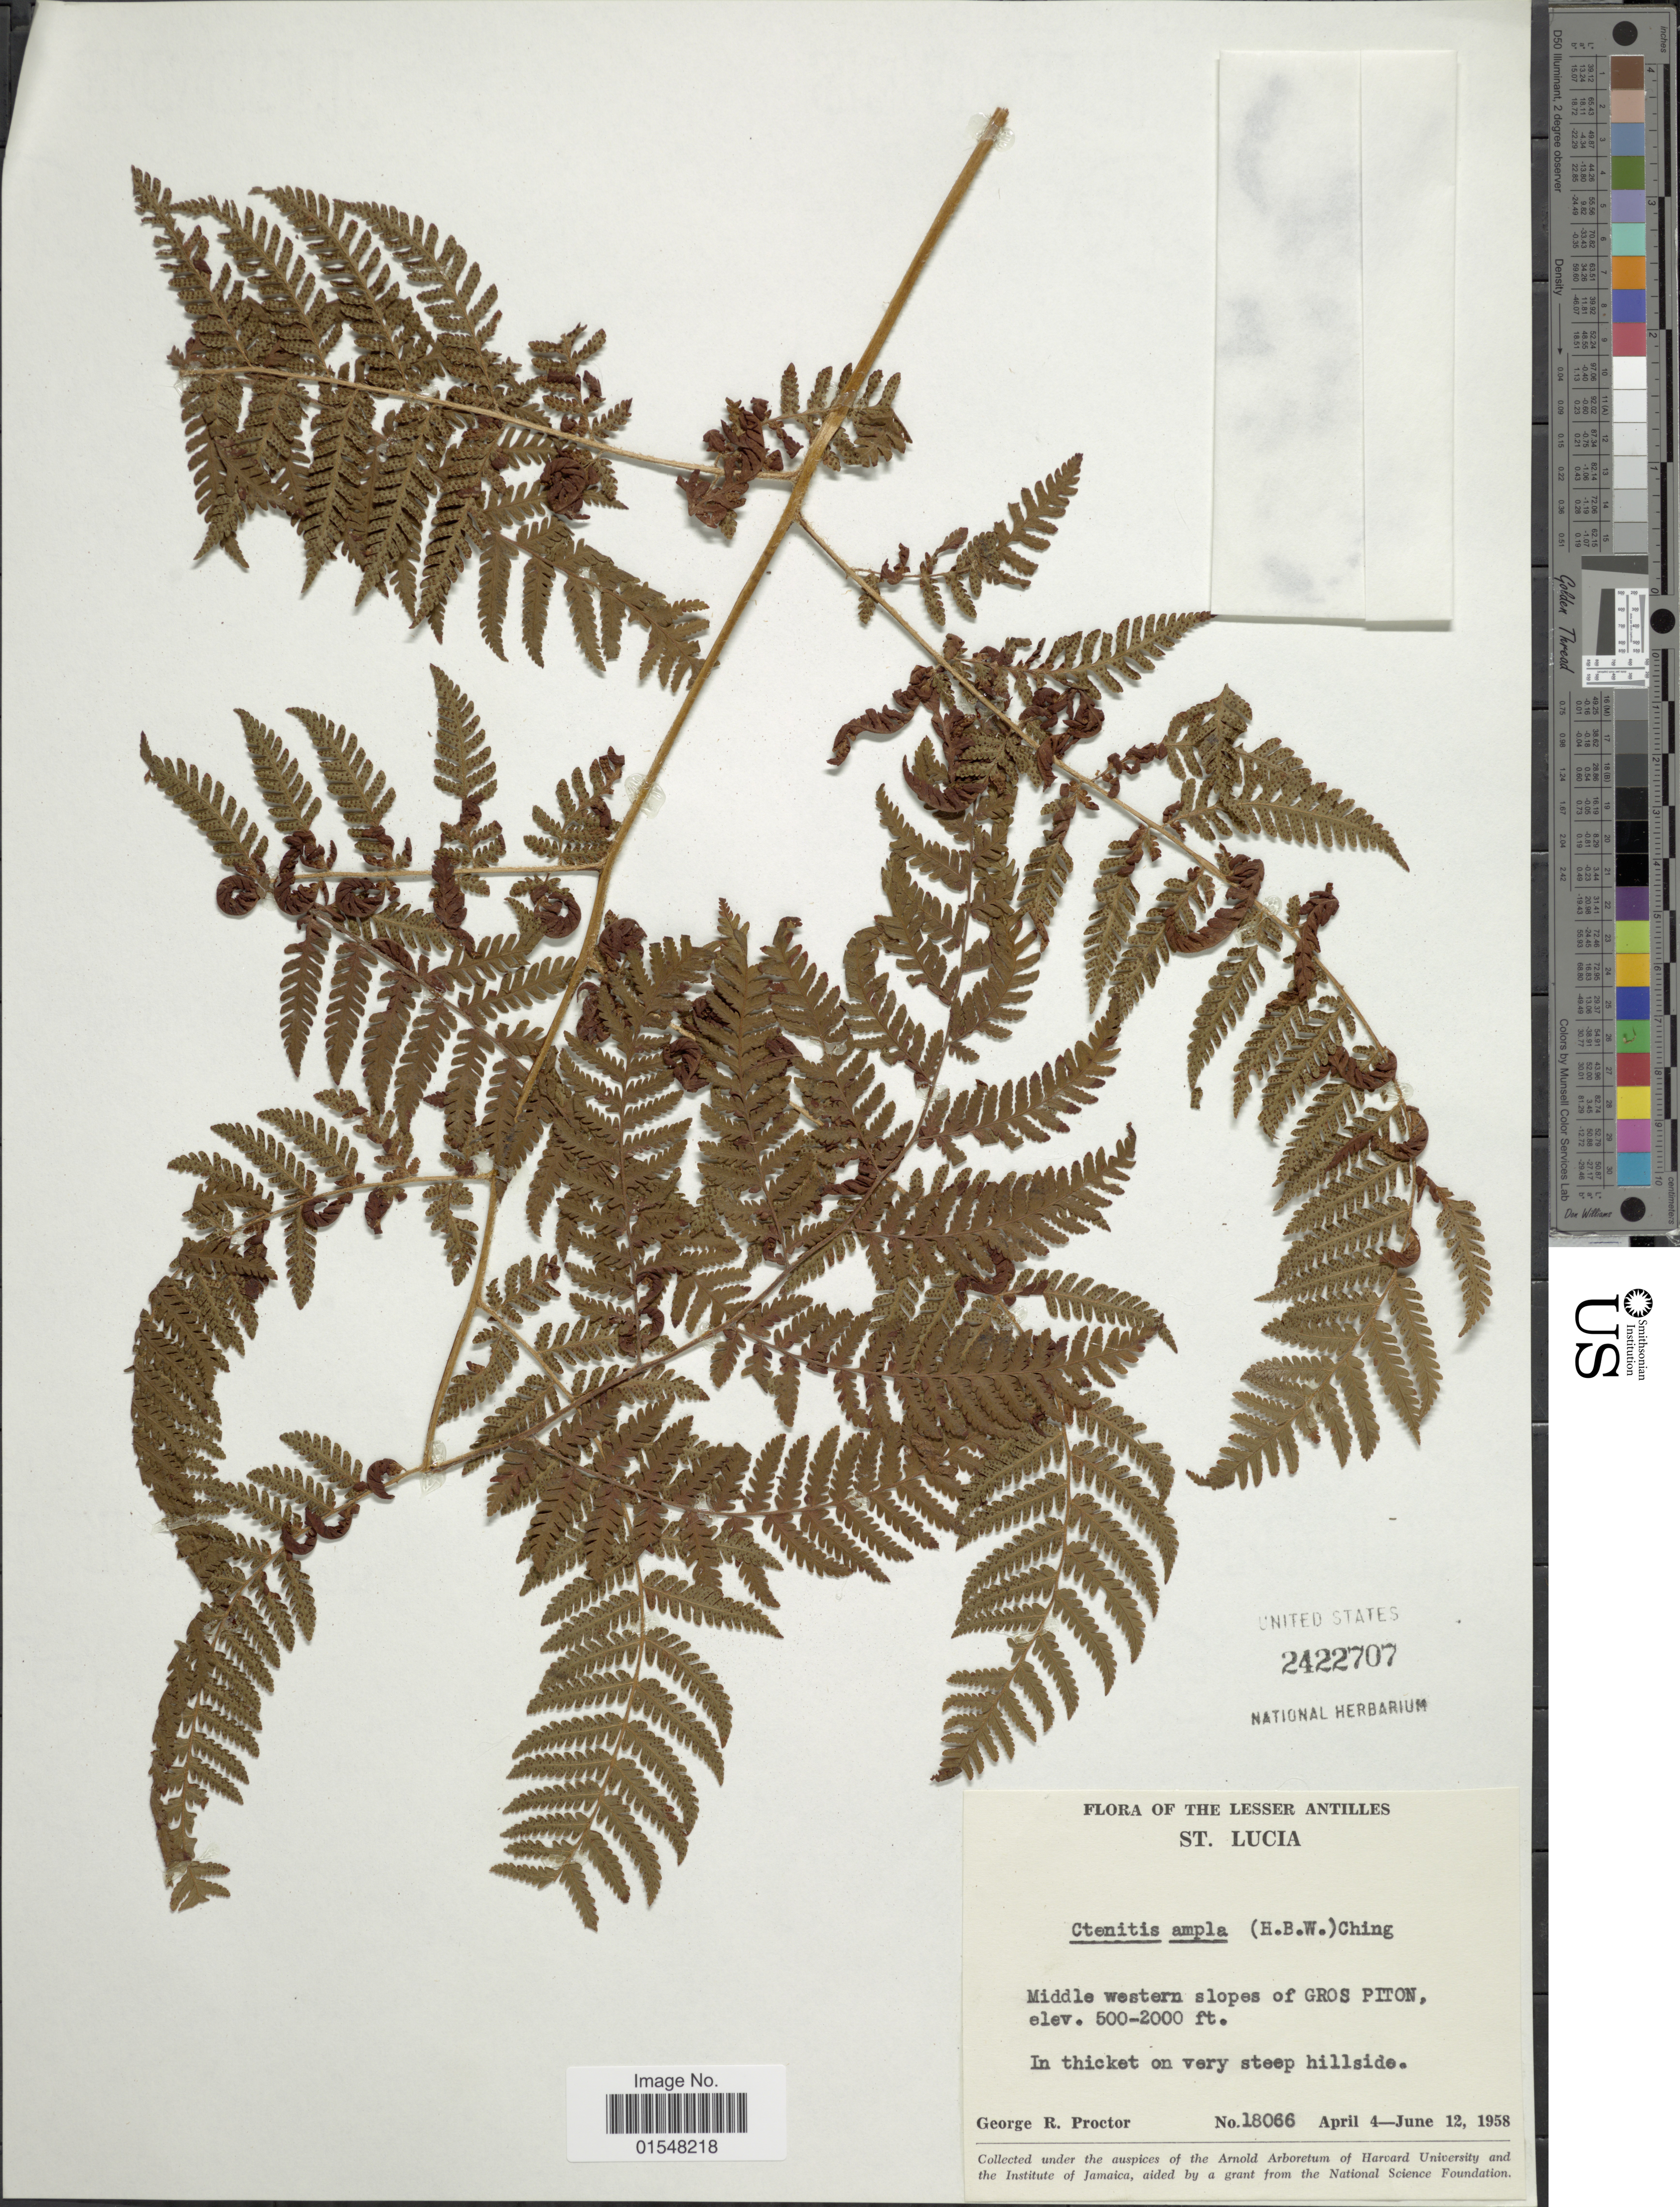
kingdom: Plantae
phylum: Tracheophyta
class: Polypodiopsida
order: Polypodiales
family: Dryopteridaceae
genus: Ctenitis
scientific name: Ctenitis sloanei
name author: (Poepp. ex Spreng.) C.V. Morton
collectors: G. Proctor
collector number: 18066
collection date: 1958-04-04/1958-06-12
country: St. Lucia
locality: The Lesser Antilles, Middle Western slopes of Gros Piton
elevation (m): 152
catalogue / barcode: US 2422707